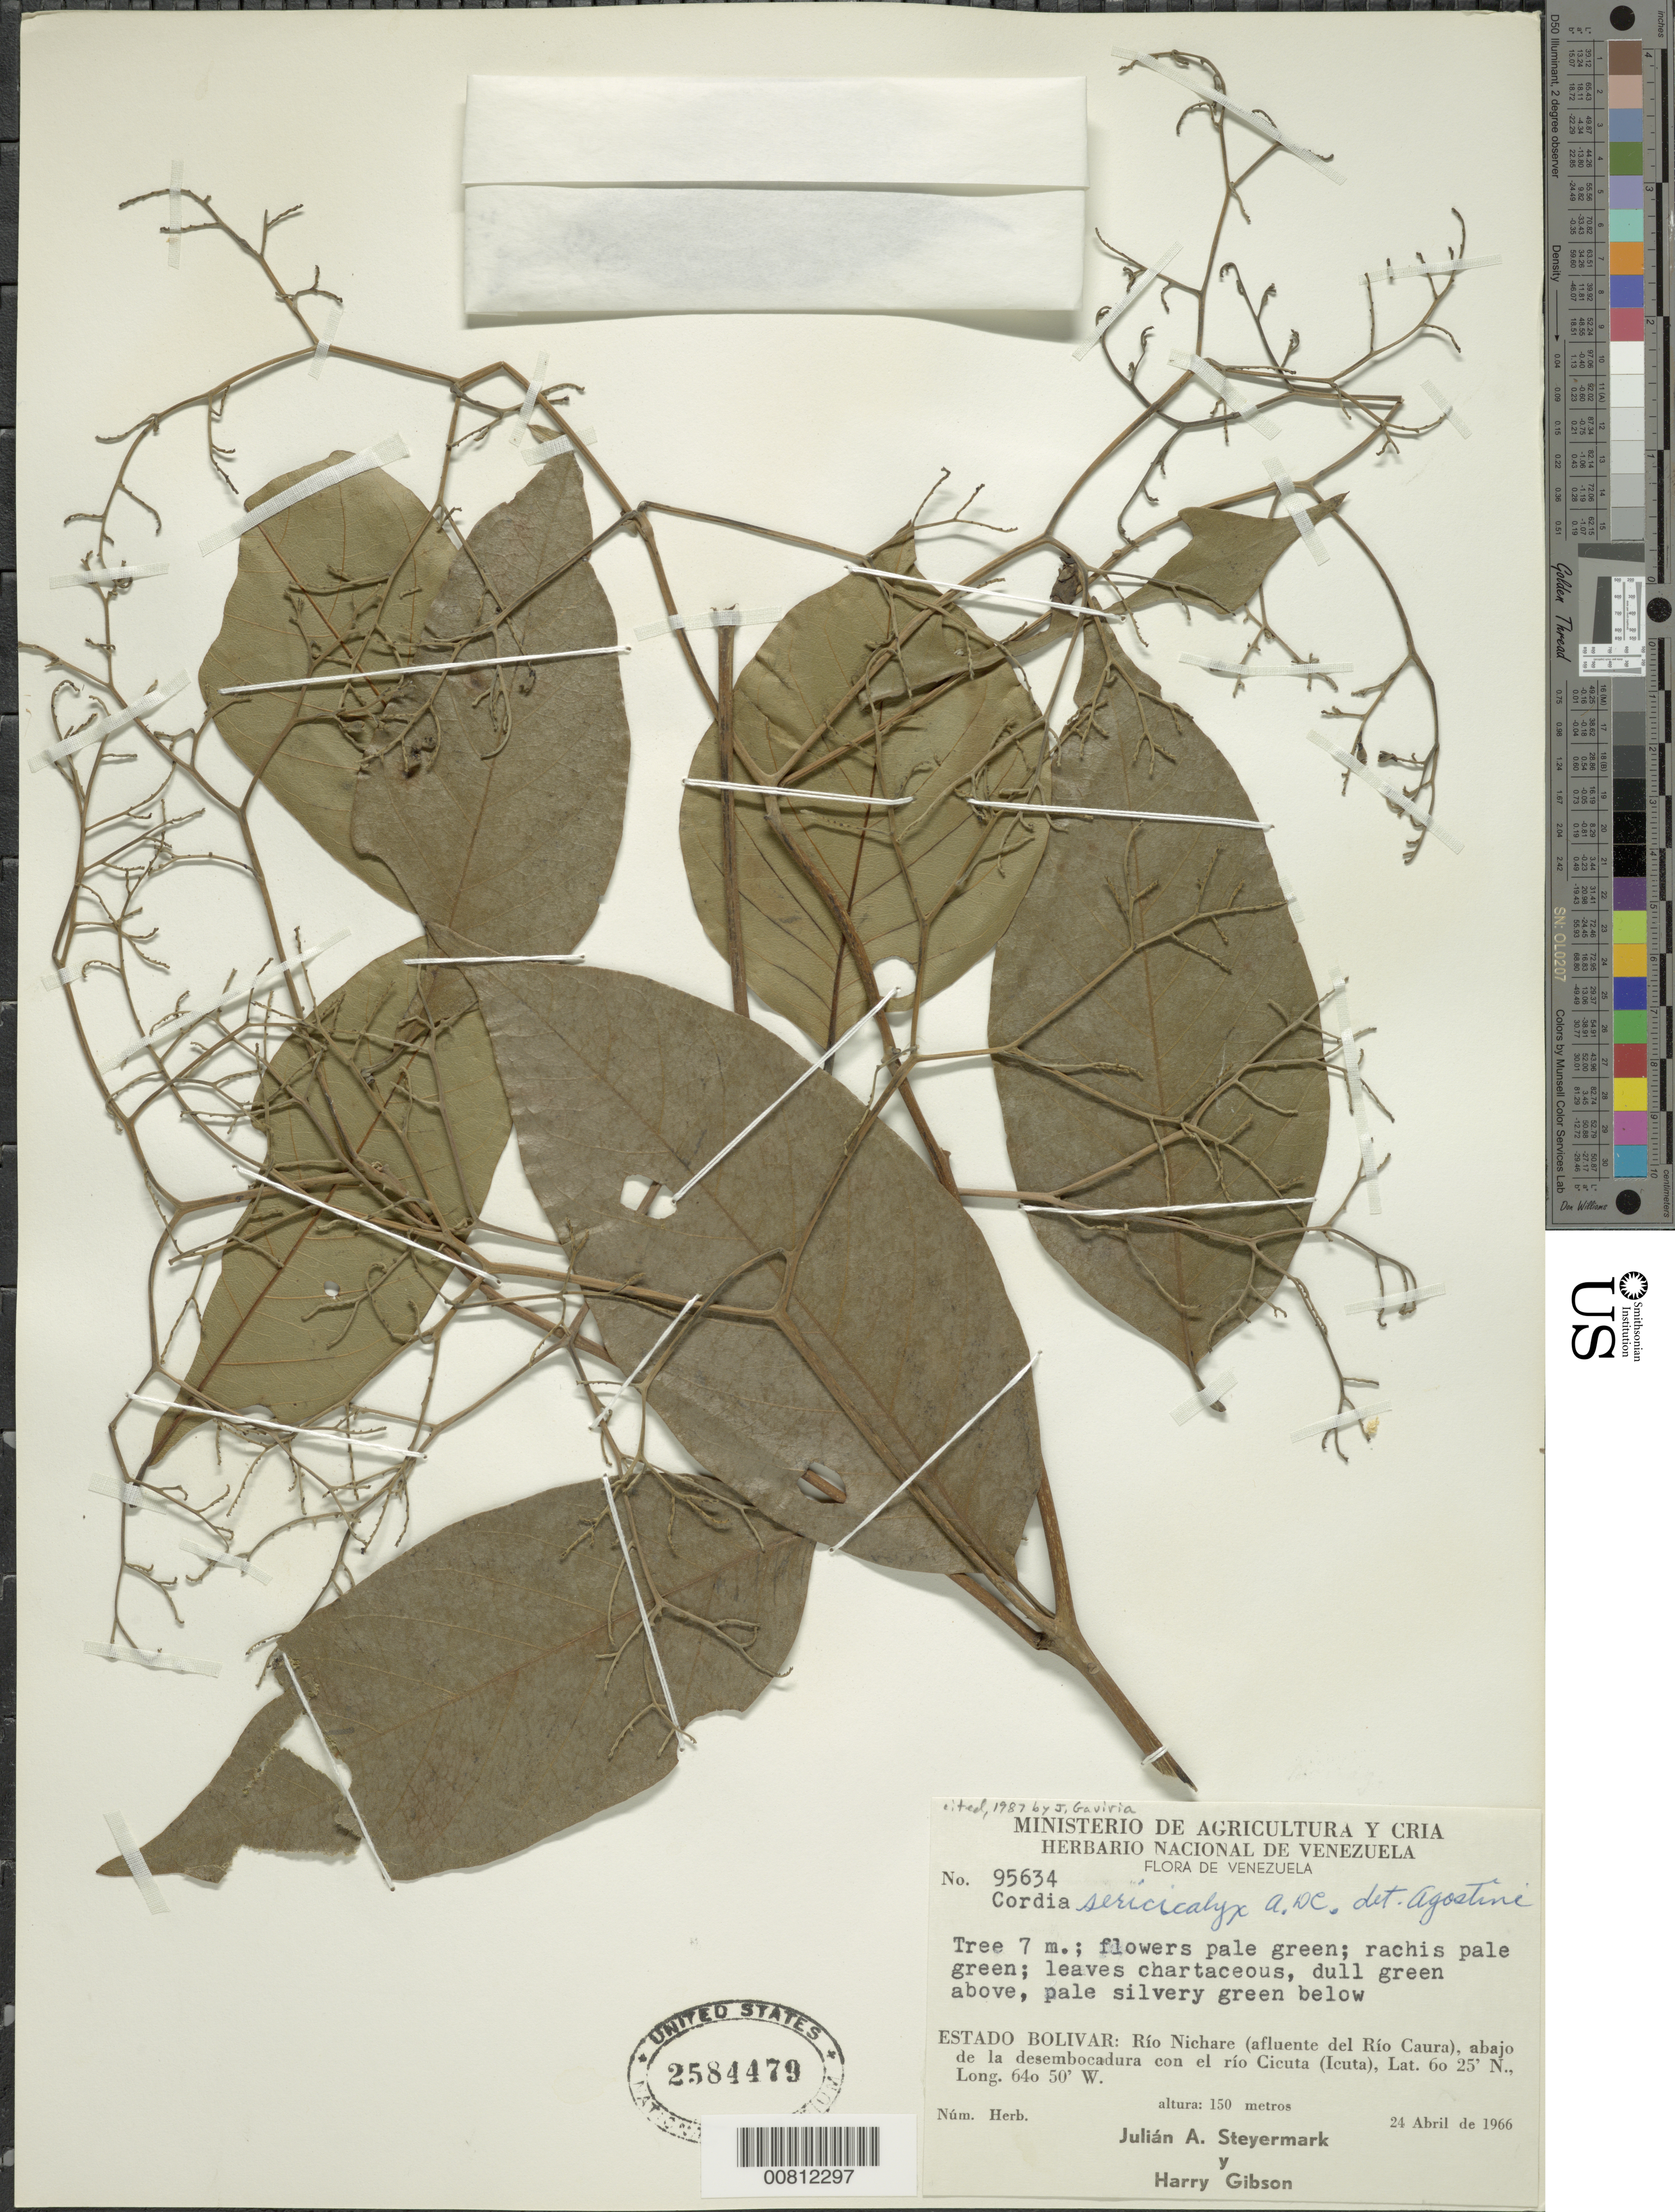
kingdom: Plantae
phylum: Tracheophyta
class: Magnoliopsida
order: Boraginales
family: Cordiaceae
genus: Cordia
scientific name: Cordia sericicalyx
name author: DC.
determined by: Gaviria, J. C.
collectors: J. Steyermark & H. Gibson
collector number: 95634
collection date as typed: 24-Apr-66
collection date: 1966-04-24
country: Venezuela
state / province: Bolívar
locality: Río Nichare, near mouth of Río Cicuta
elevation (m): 150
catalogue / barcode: US 2584479